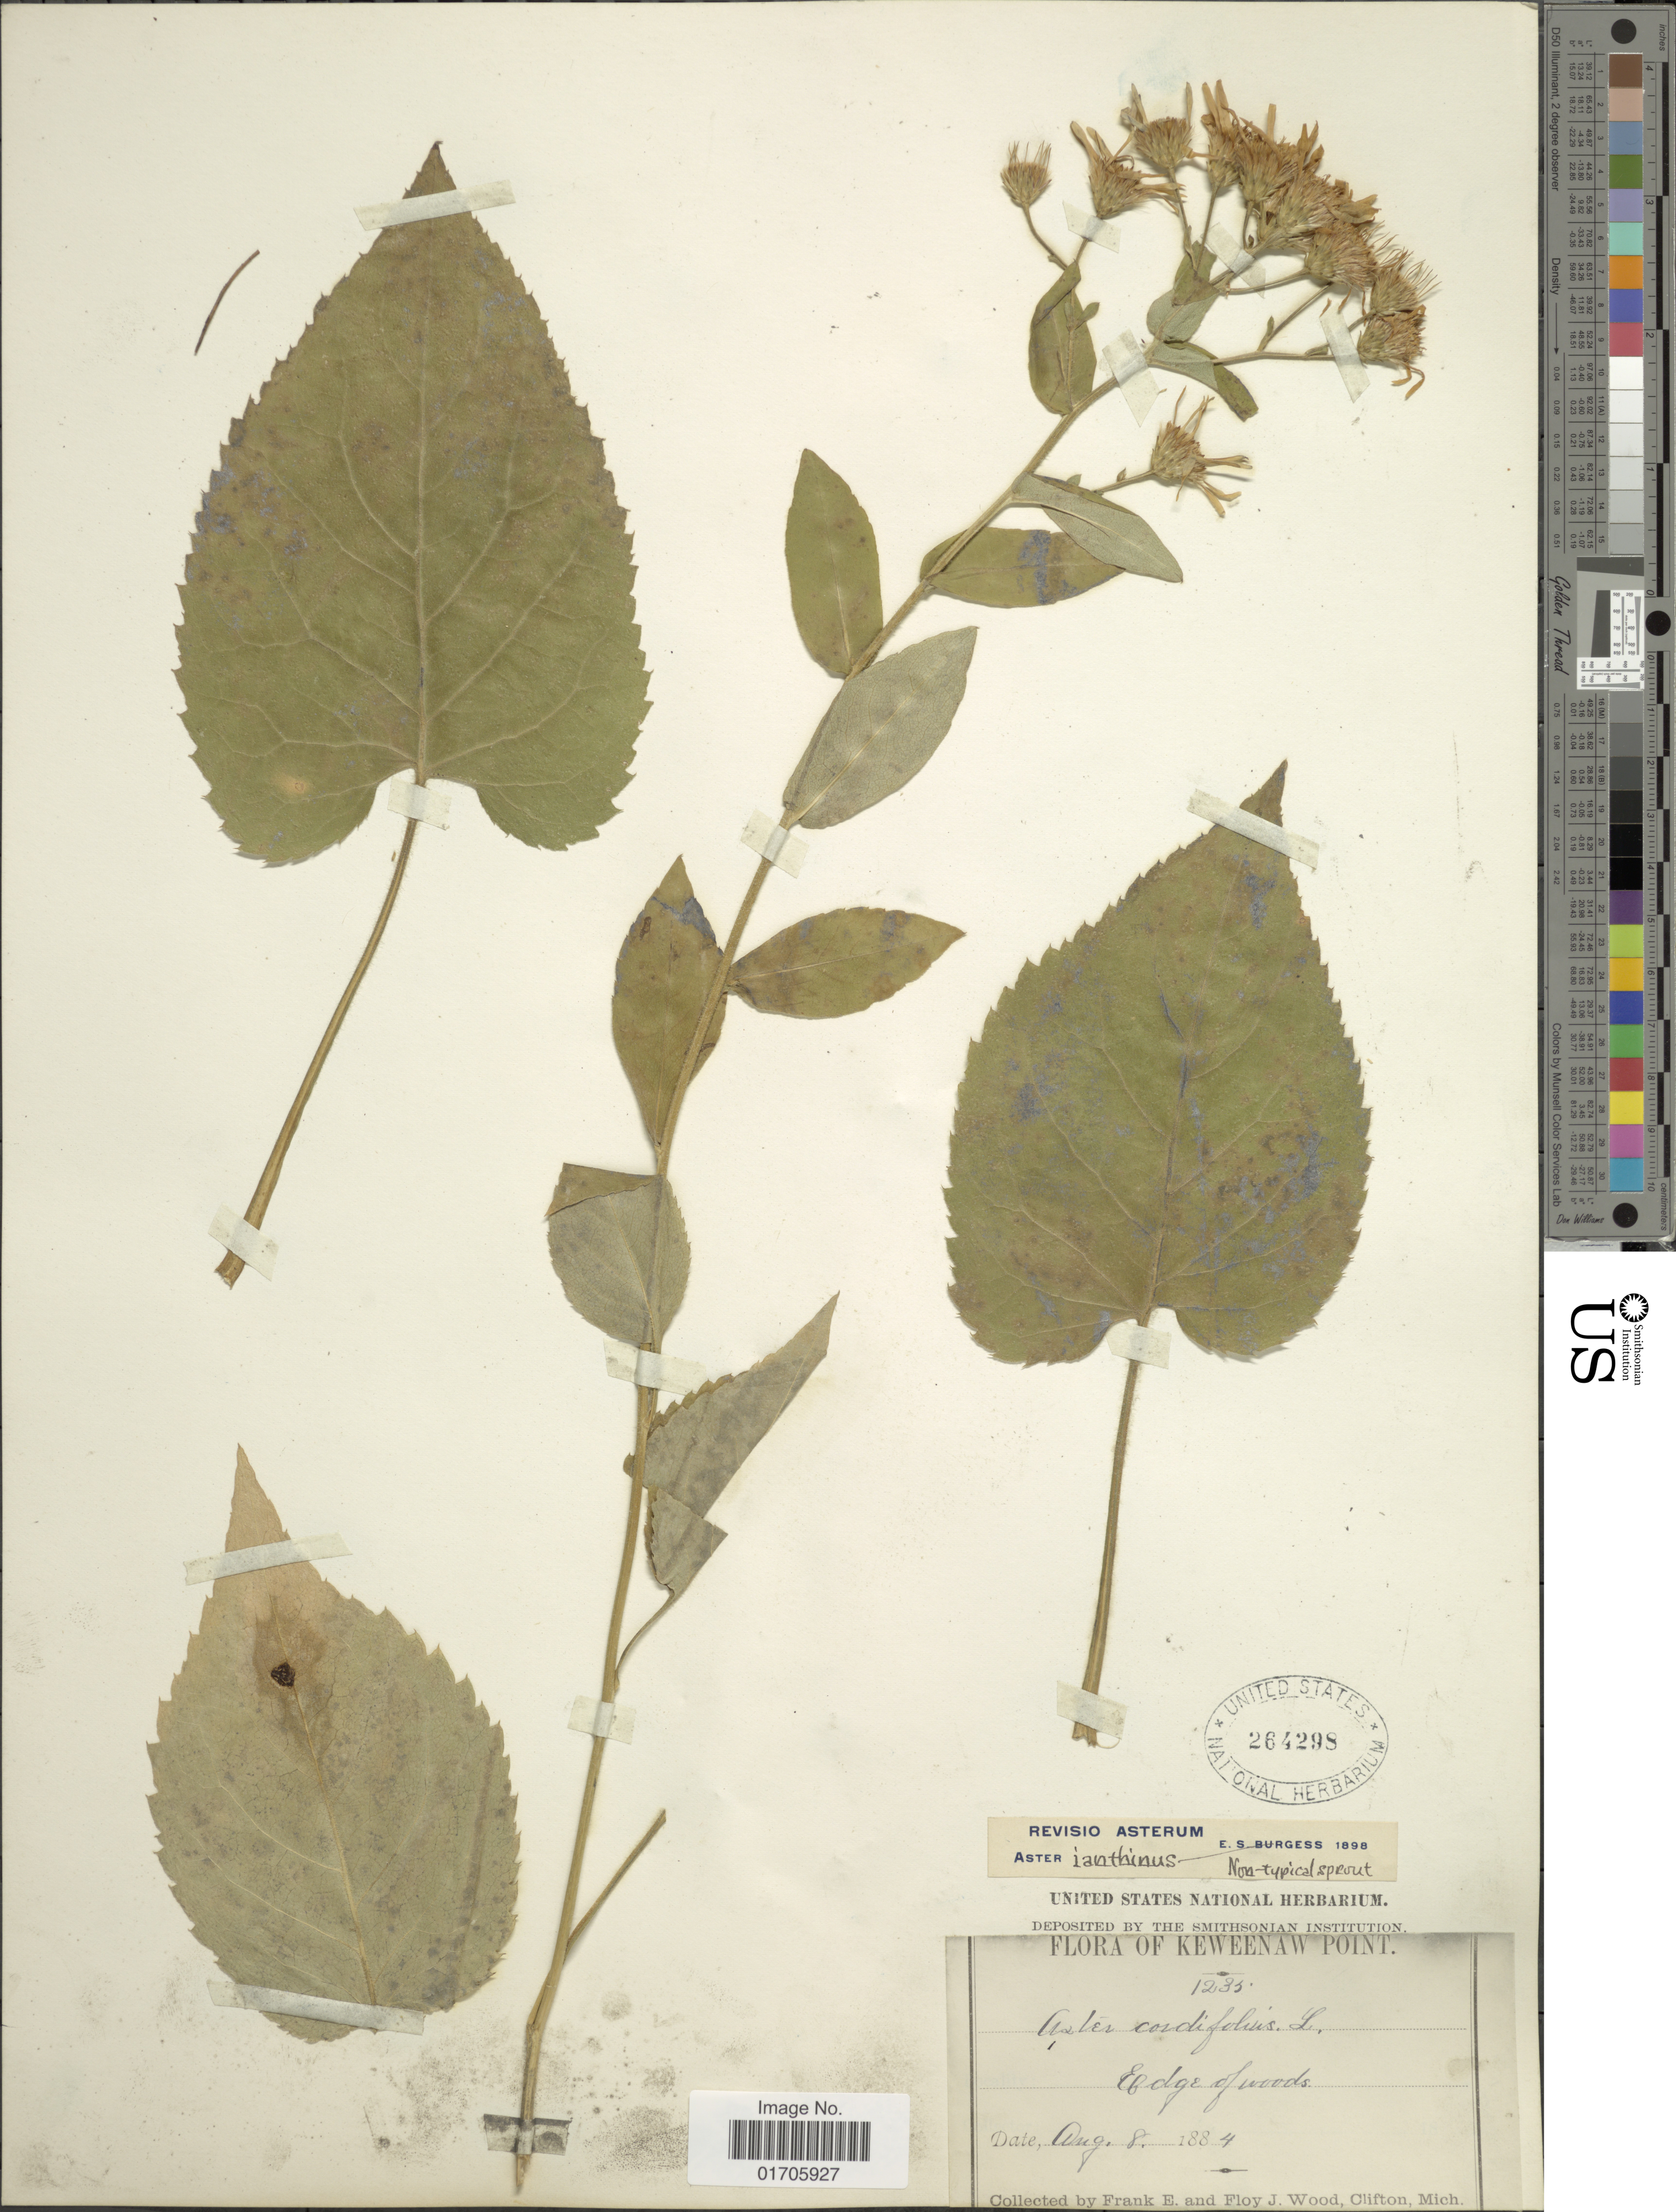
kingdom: Plantae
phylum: Tracheophyta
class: Magnoliopsida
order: Asterales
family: Asteraceae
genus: Eurybia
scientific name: Eurybia macrophylla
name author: (L.) Cass.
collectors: F. Wood & F. Wood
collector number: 1235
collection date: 1884-08-08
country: United States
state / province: Michigan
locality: Keweenaw Point. Edge of woods.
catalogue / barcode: US 264298